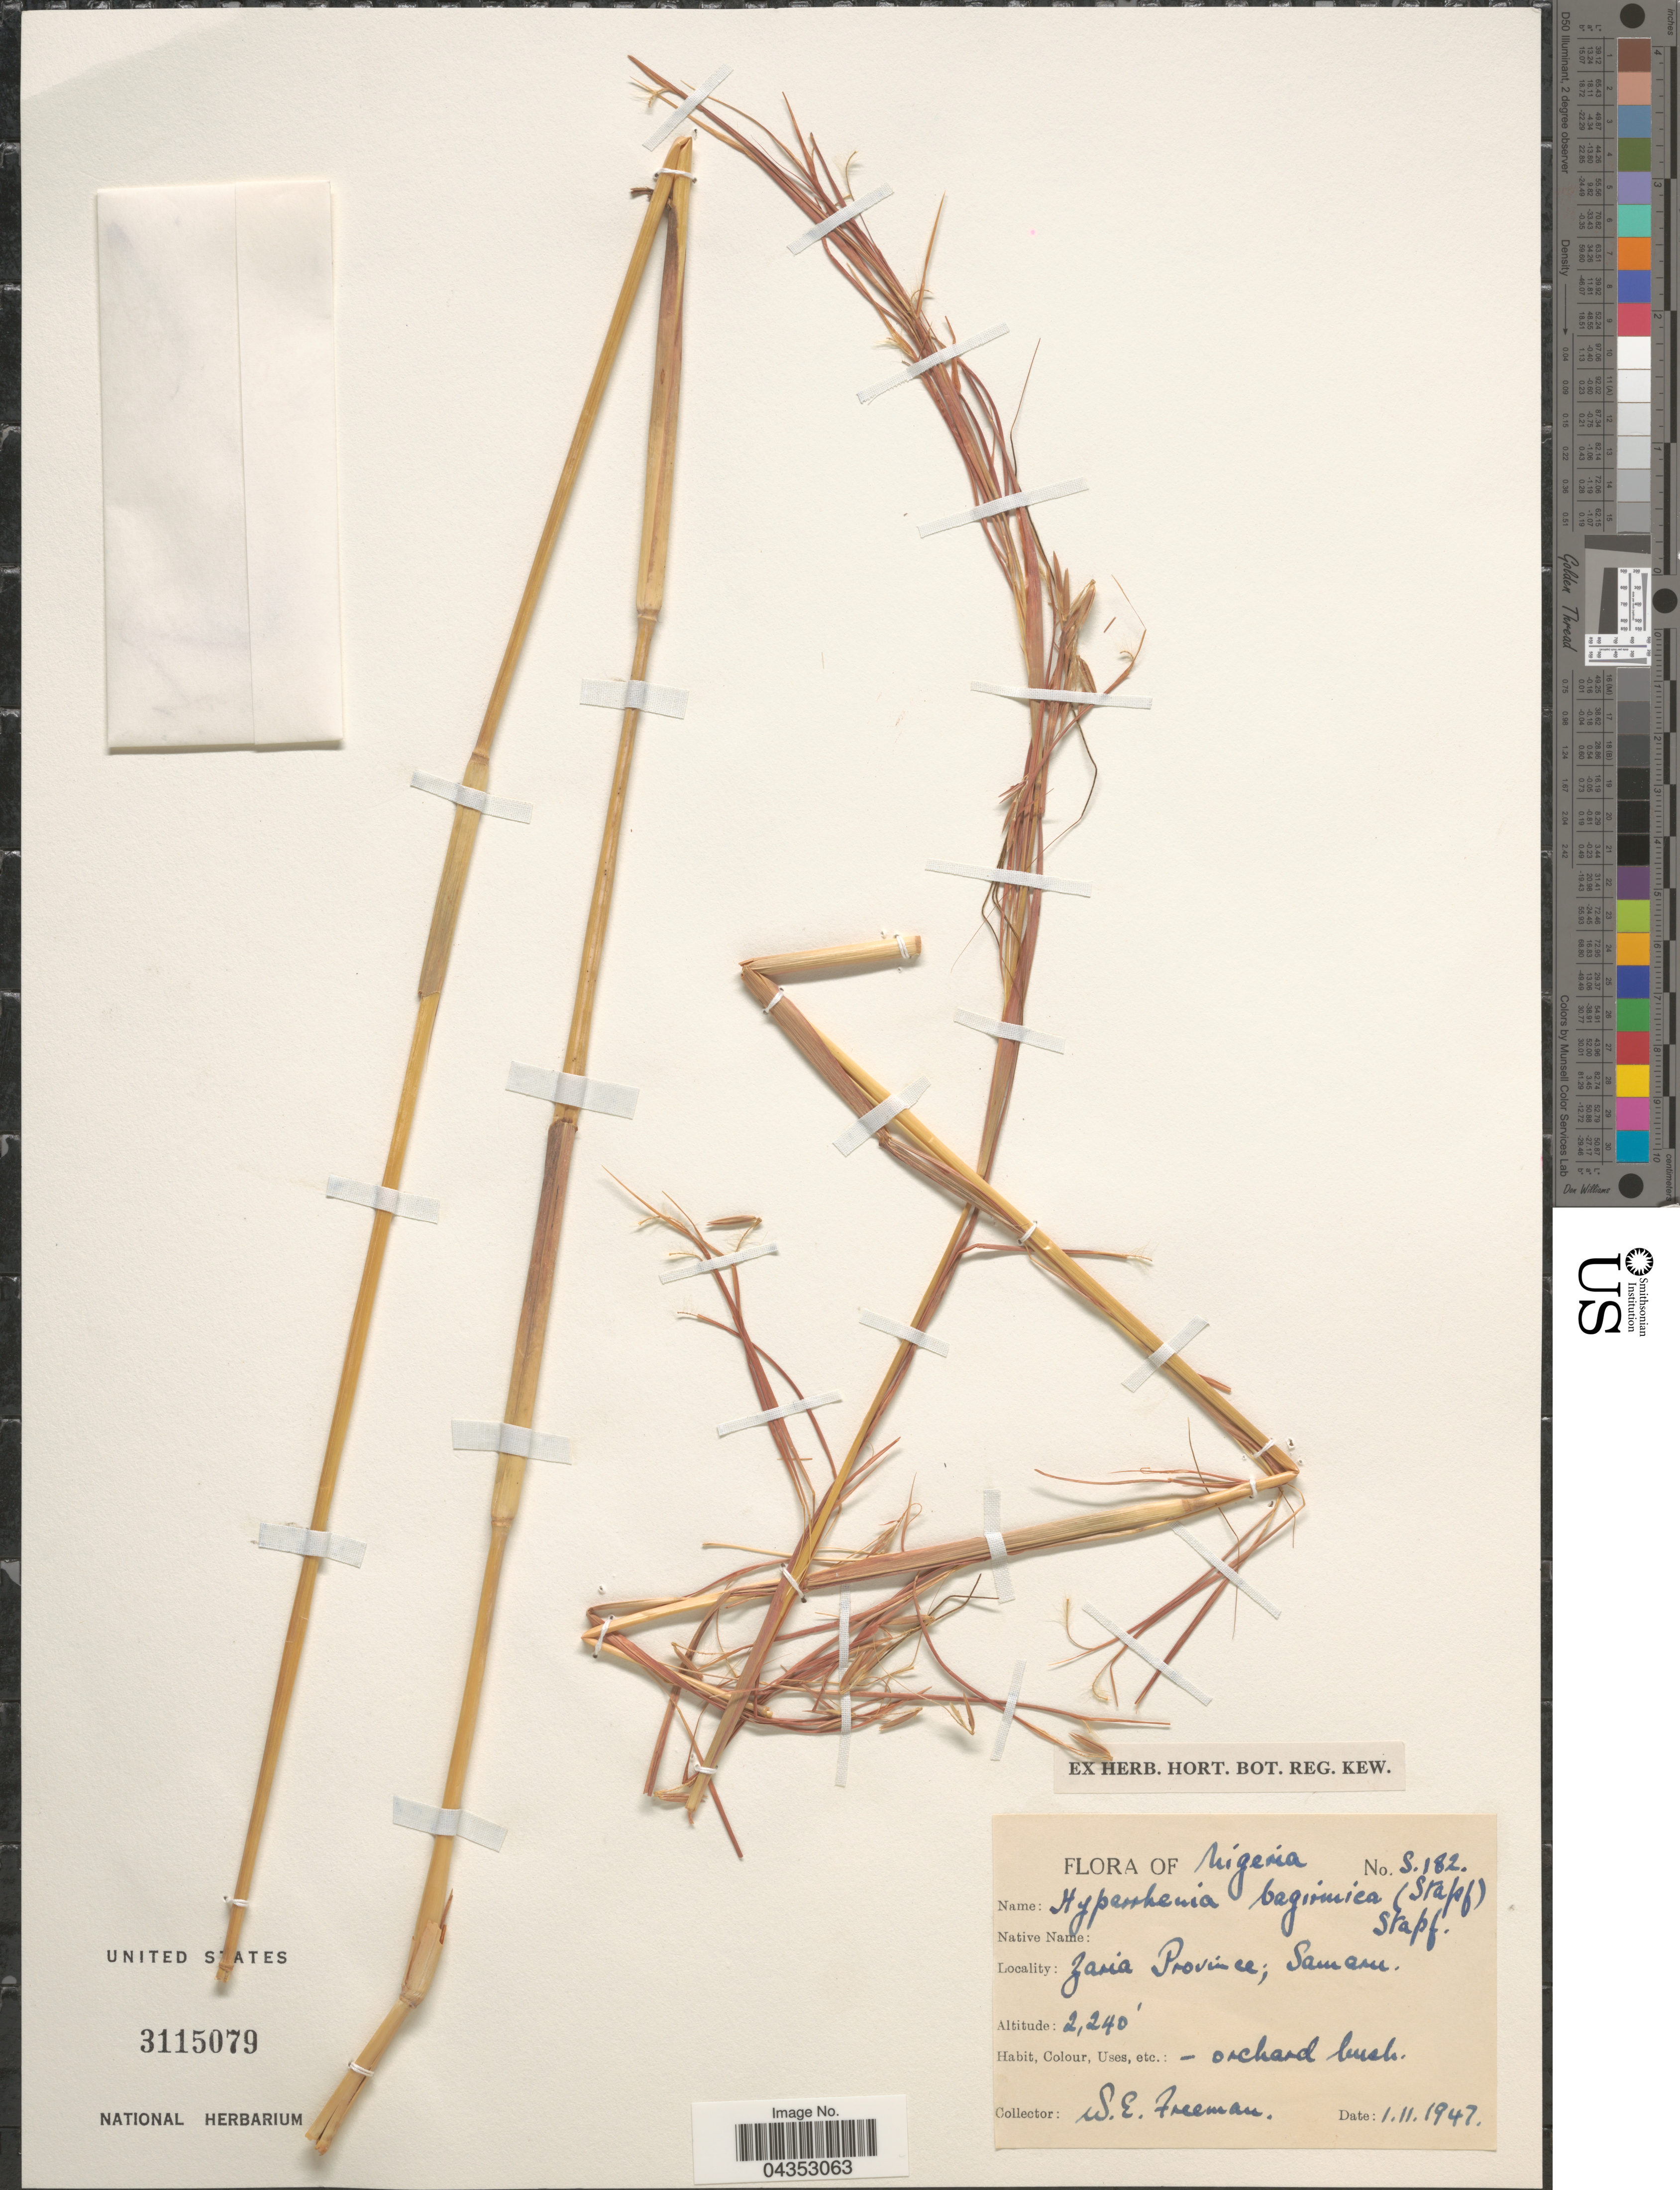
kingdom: Plantae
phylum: Tracheophyta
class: Liliopsida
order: Poales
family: Poaceae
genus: Hyparrhenia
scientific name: Hyparrhenia bagirmica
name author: (Stapf) Stapf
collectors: W. Freeman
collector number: S182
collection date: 1947-11-01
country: Nigeria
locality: Zaria Province; Samaru.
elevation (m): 683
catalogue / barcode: US 3115079